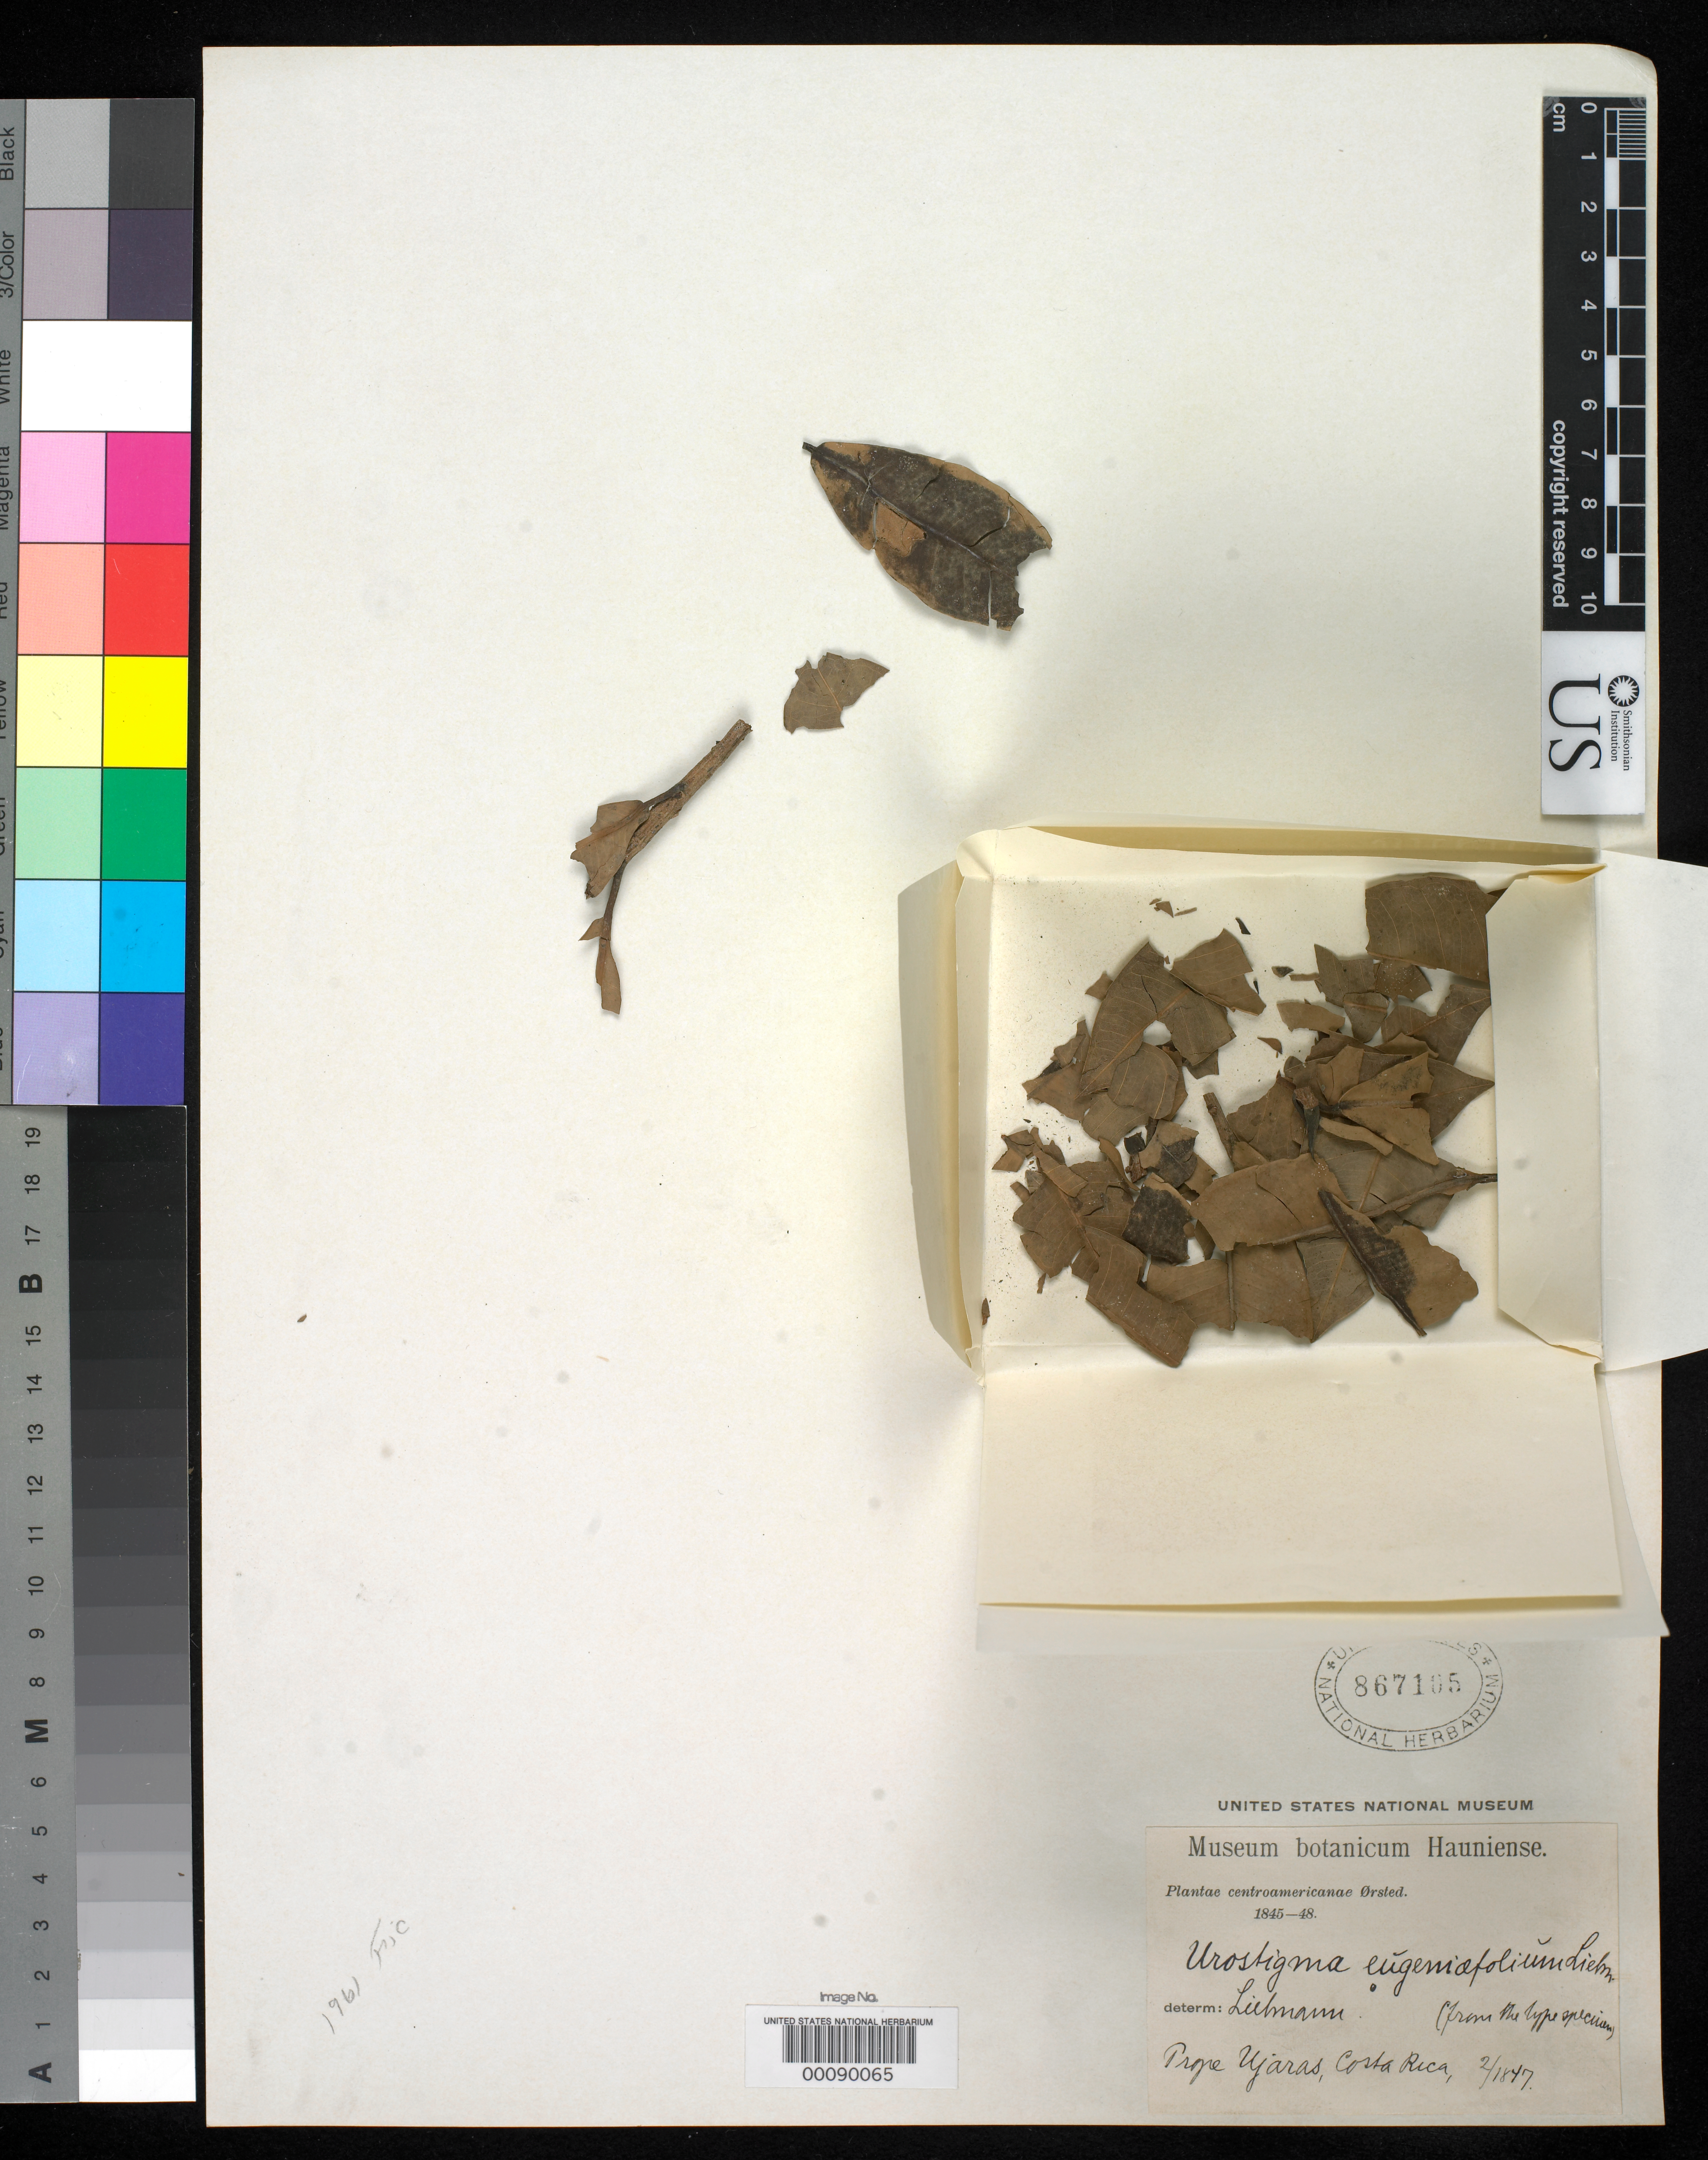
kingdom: Plantae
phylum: Tracheophyta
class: Magnoliopsida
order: Rosales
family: Moraceae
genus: Urostigma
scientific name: Urostigma eugeniifolium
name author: Liebm.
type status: Type Fragment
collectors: A. S. Oersted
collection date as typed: Feb 1847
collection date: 1847-02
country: Costa Rica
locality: Near Ujaras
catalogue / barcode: US 867105